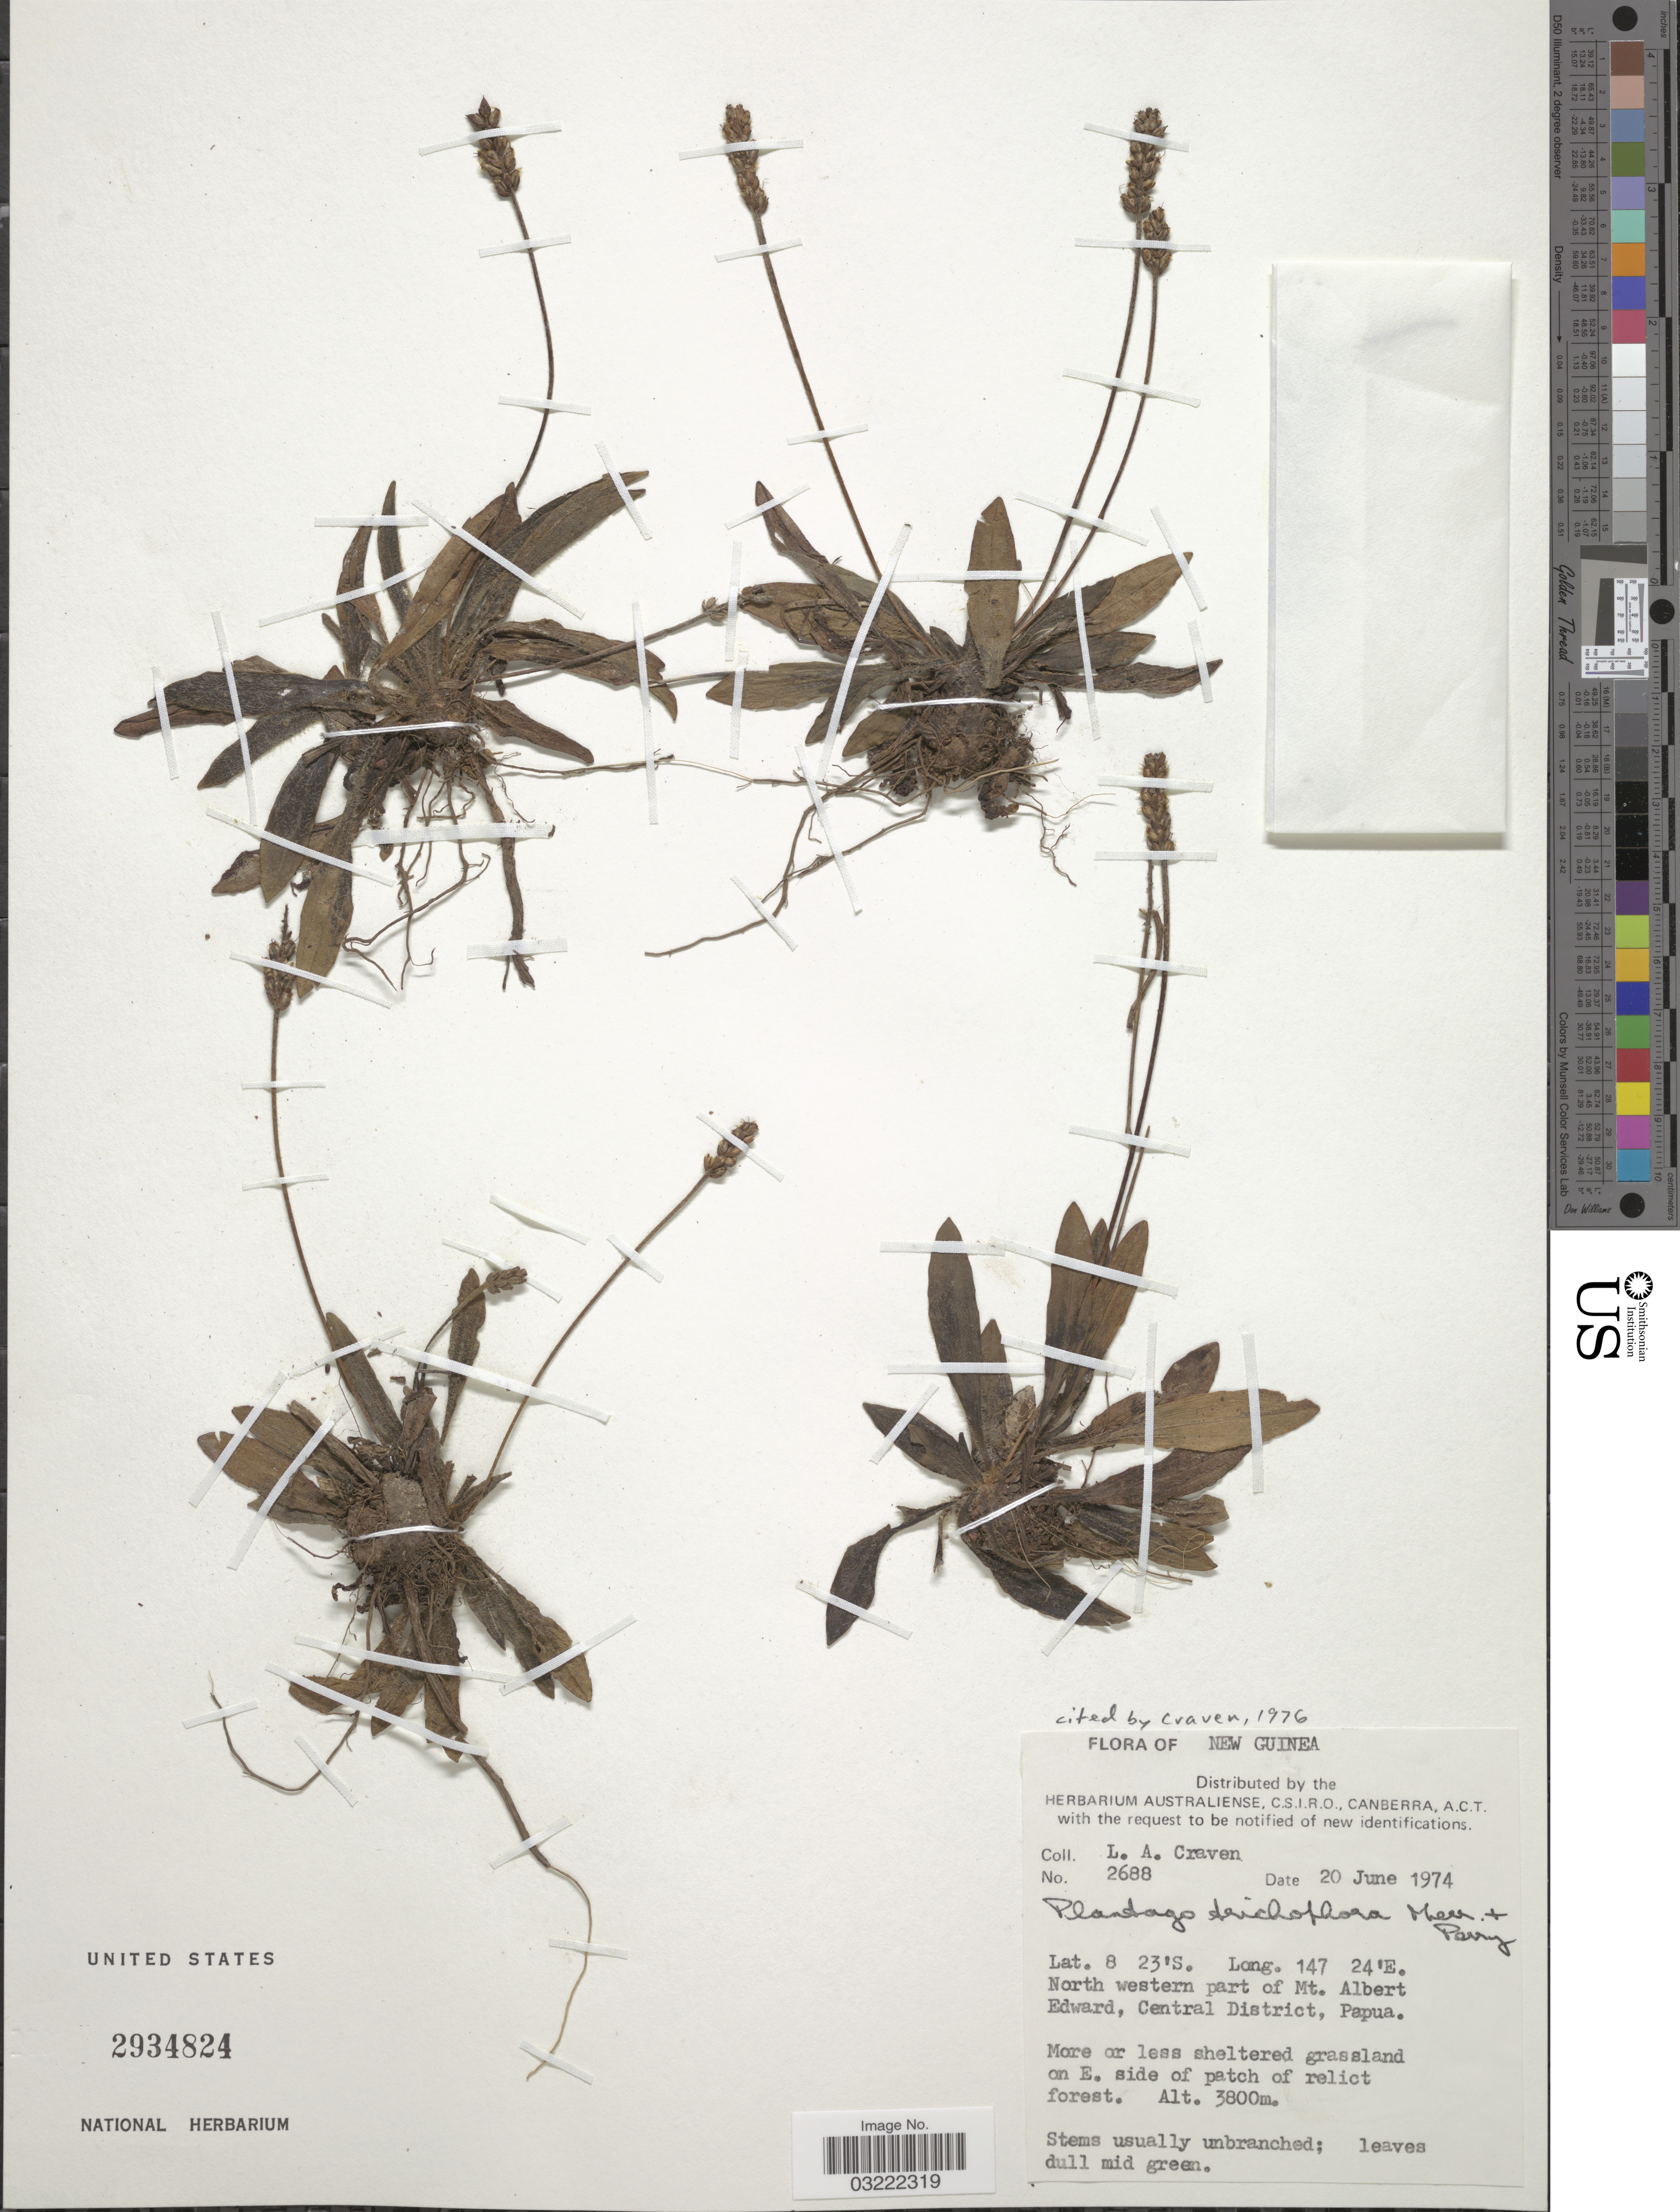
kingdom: Plantae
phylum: Tracheophyta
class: Magnoliopsida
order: Lamiales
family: Plantaginaceae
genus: Plantago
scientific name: Plantago trichophora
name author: Merr. & L.M. Perry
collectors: L. A. Craven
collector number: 2688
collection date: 1974-06-20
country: Papua New Guinea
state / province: Central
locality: New Guinea, North western part of Mt. Albert Edward, Central District, Papua.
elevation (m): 3800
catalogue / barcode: US 2934824